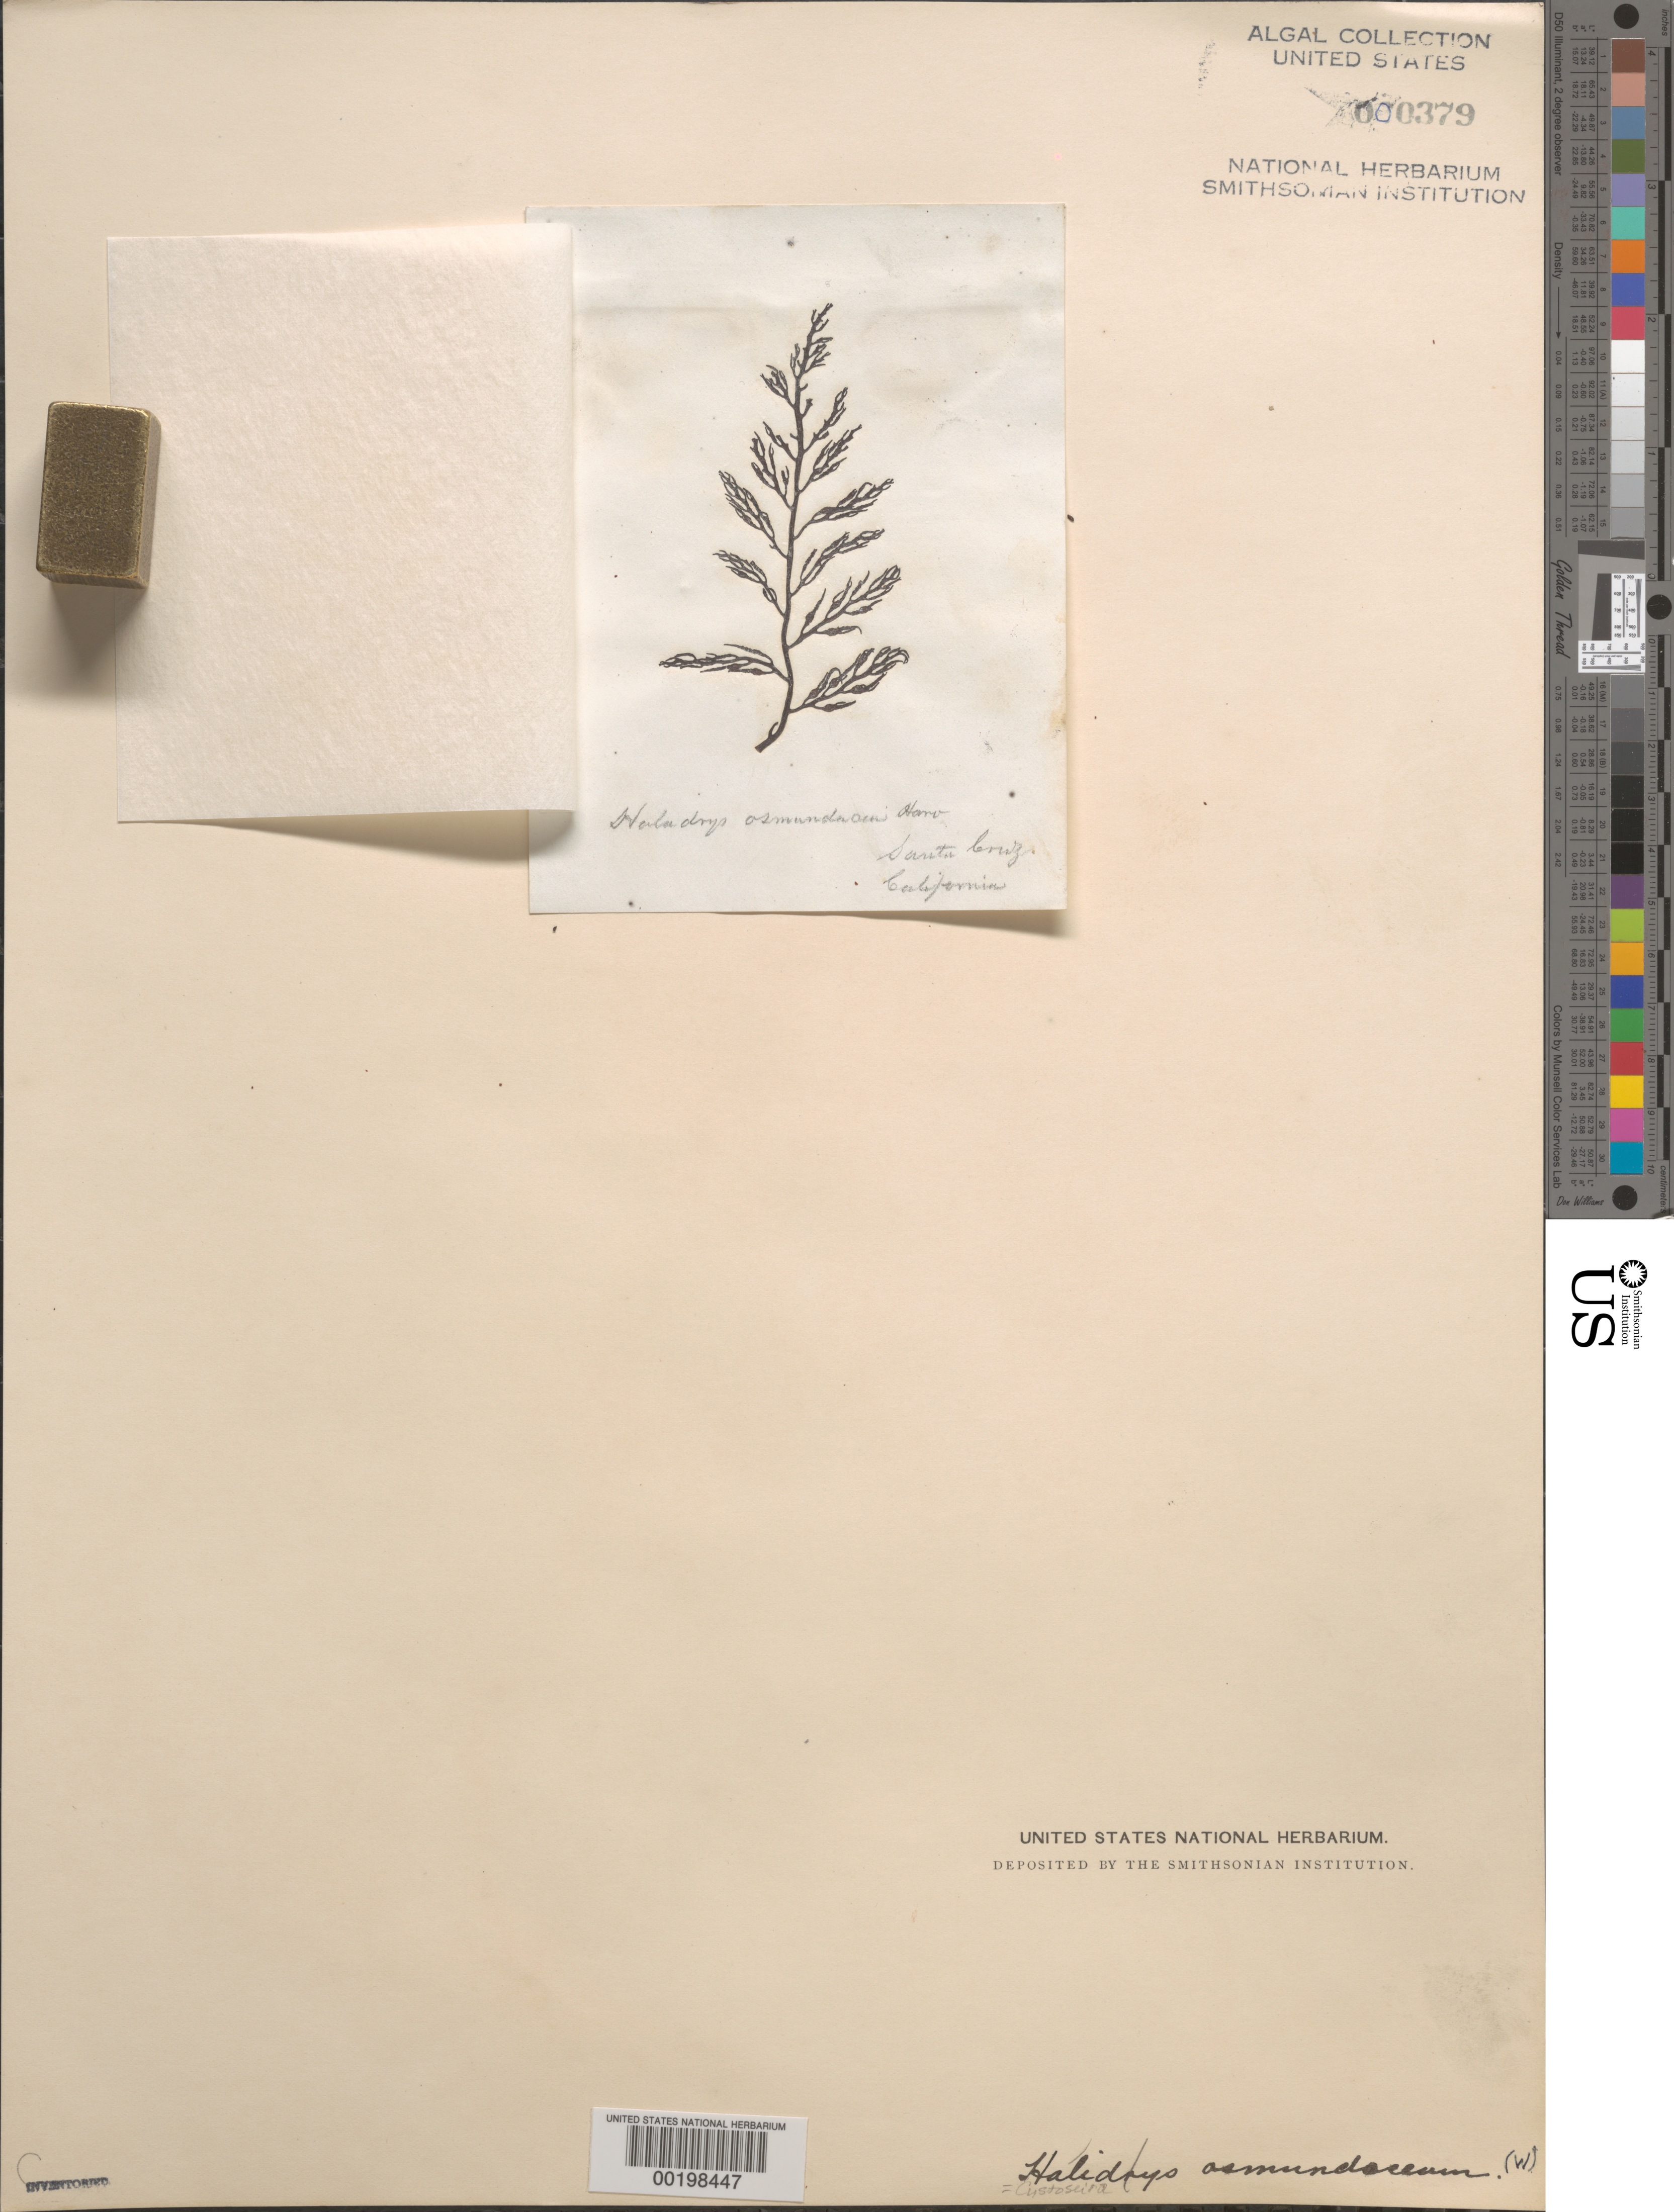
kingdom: Chromista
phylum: Ochrophyta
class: Phaeophyceae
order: Fucales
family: Sargassaceae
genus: Cystoseira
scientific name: Cystoseira osmundacea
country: United States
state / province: California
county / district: Santa Cruz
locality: Santa Cruz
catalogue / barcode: US 379